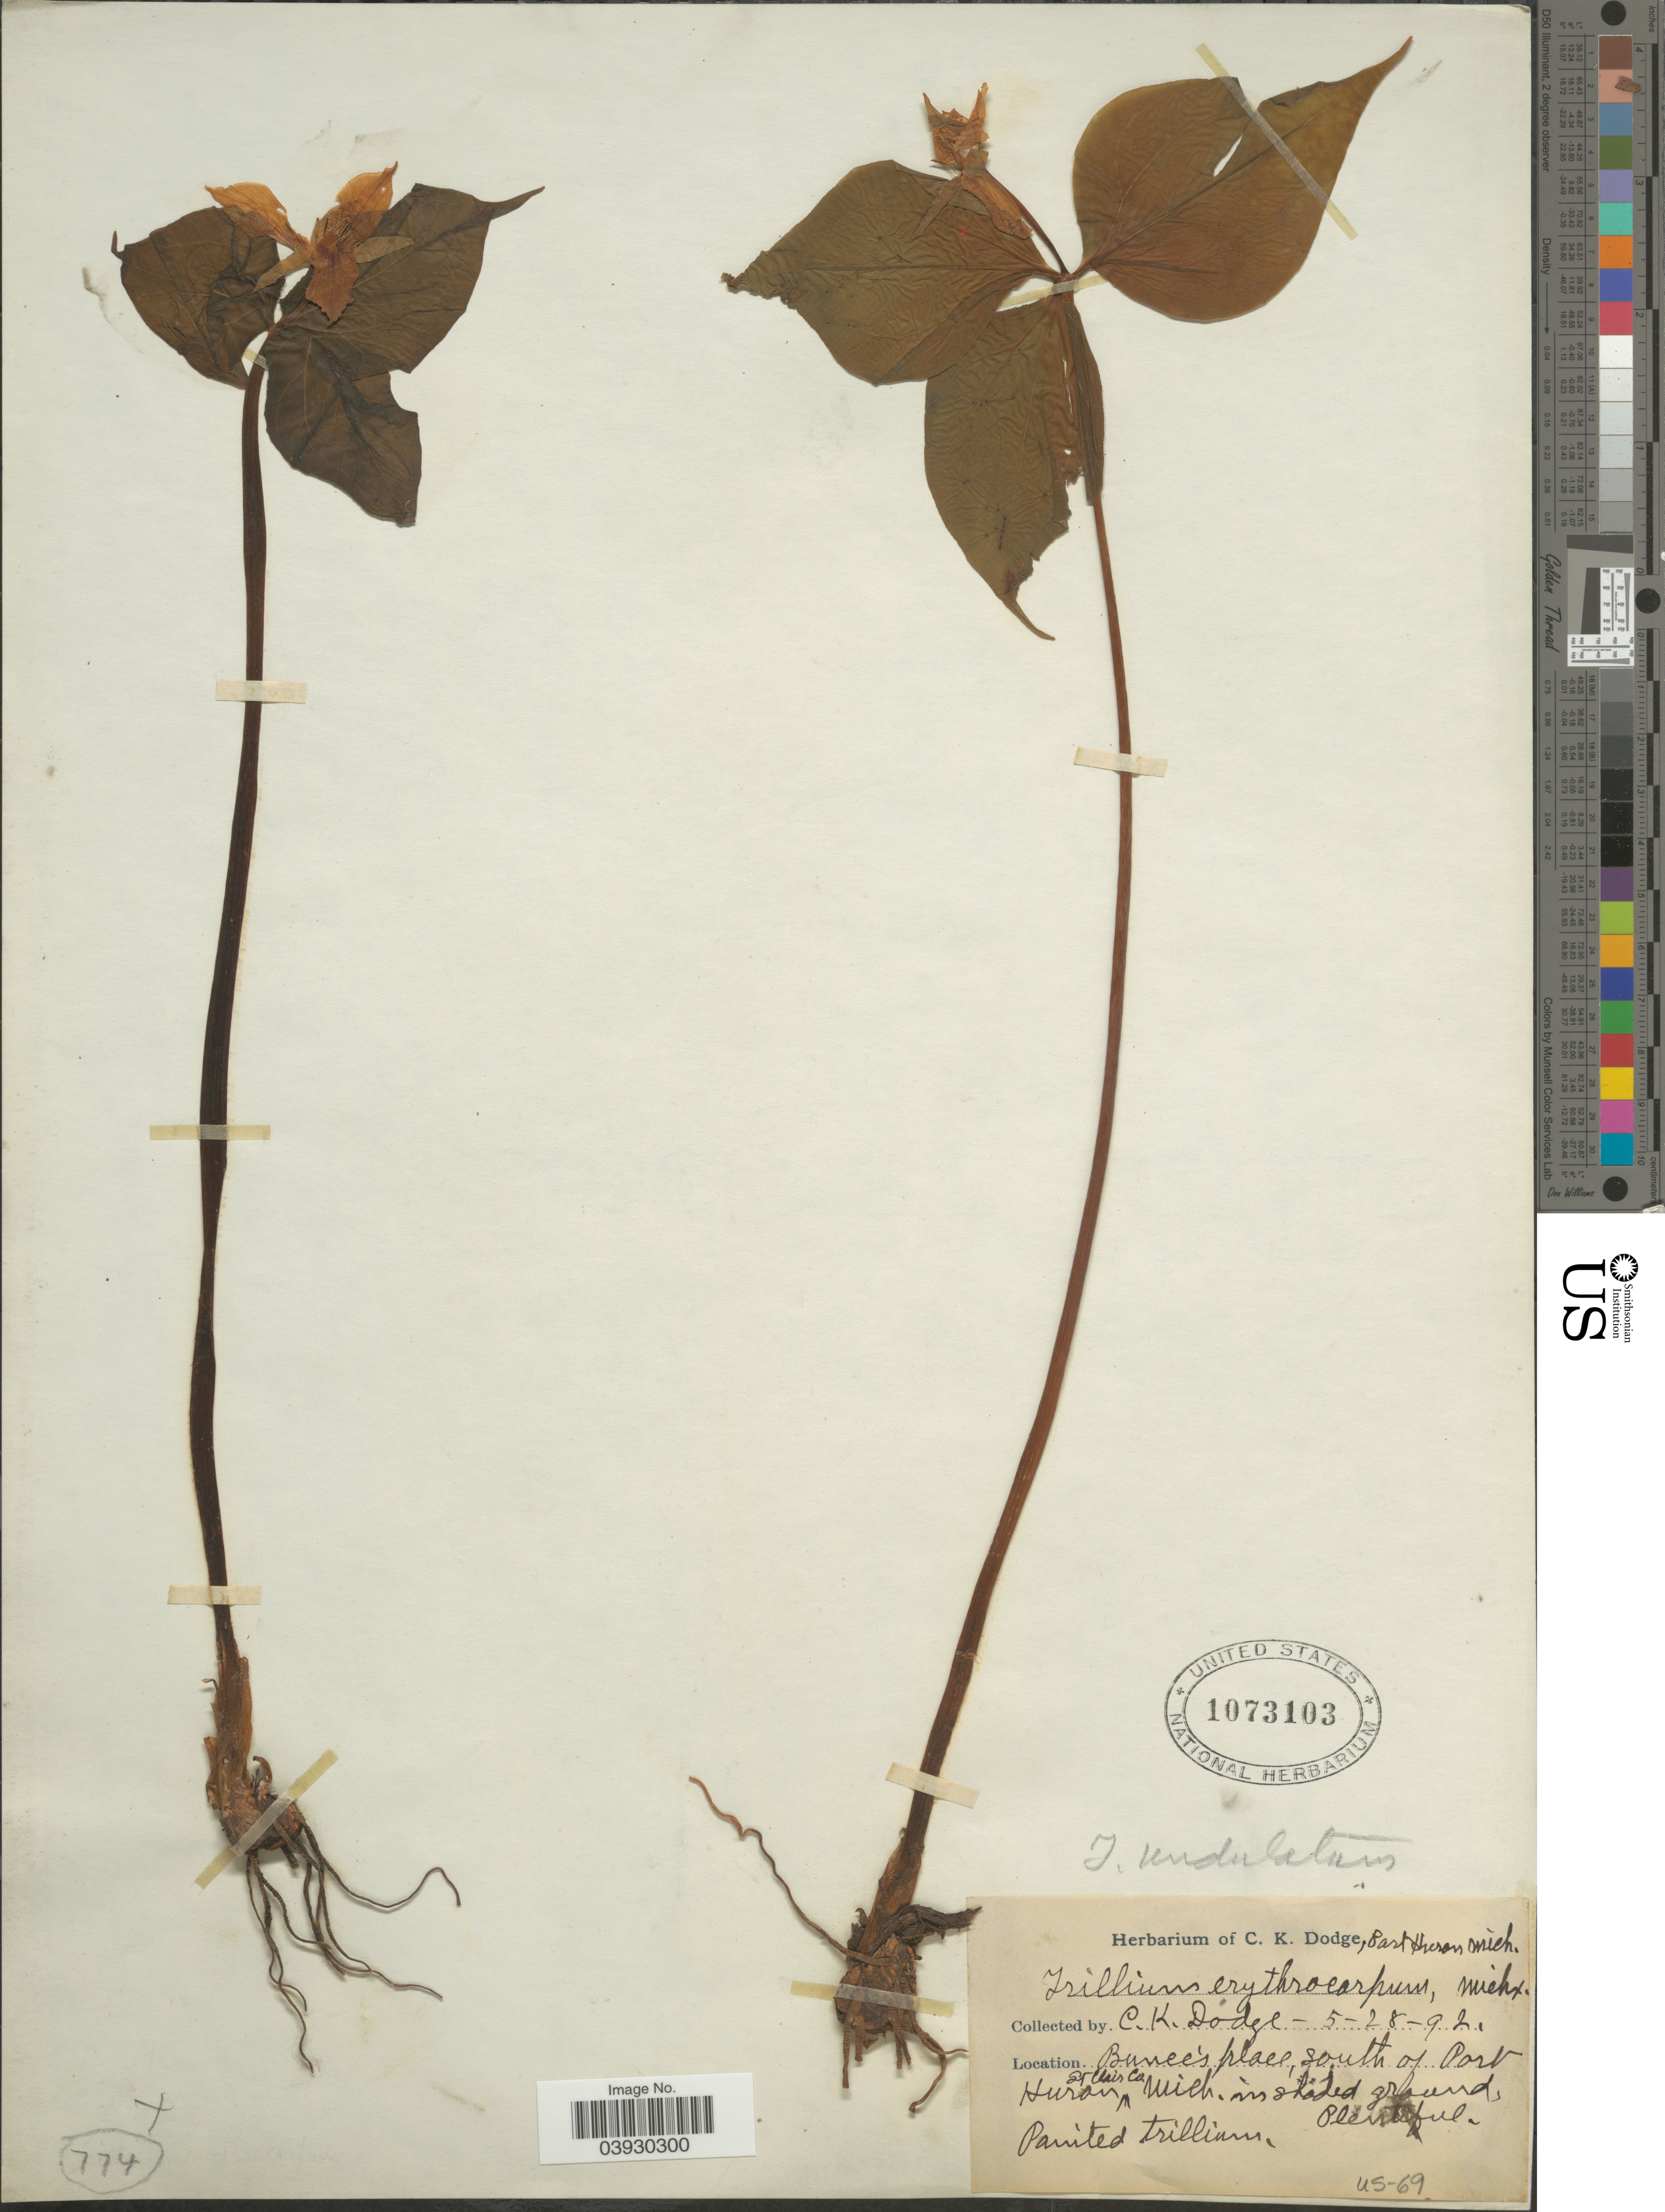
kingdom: Plantae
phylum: Tracheophyta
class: Liliopsida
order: Liliales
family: Melanthiaceae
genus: Trillium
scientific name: Trillium undulatum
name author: Willd.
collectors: C. Dodge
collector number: US-69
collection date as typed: Transcribed d/m/y: 28/5/92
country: United States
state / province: Michigan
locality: Bunee's place, south of Port Huron. St. Clair Co.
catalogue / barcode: US 1073103